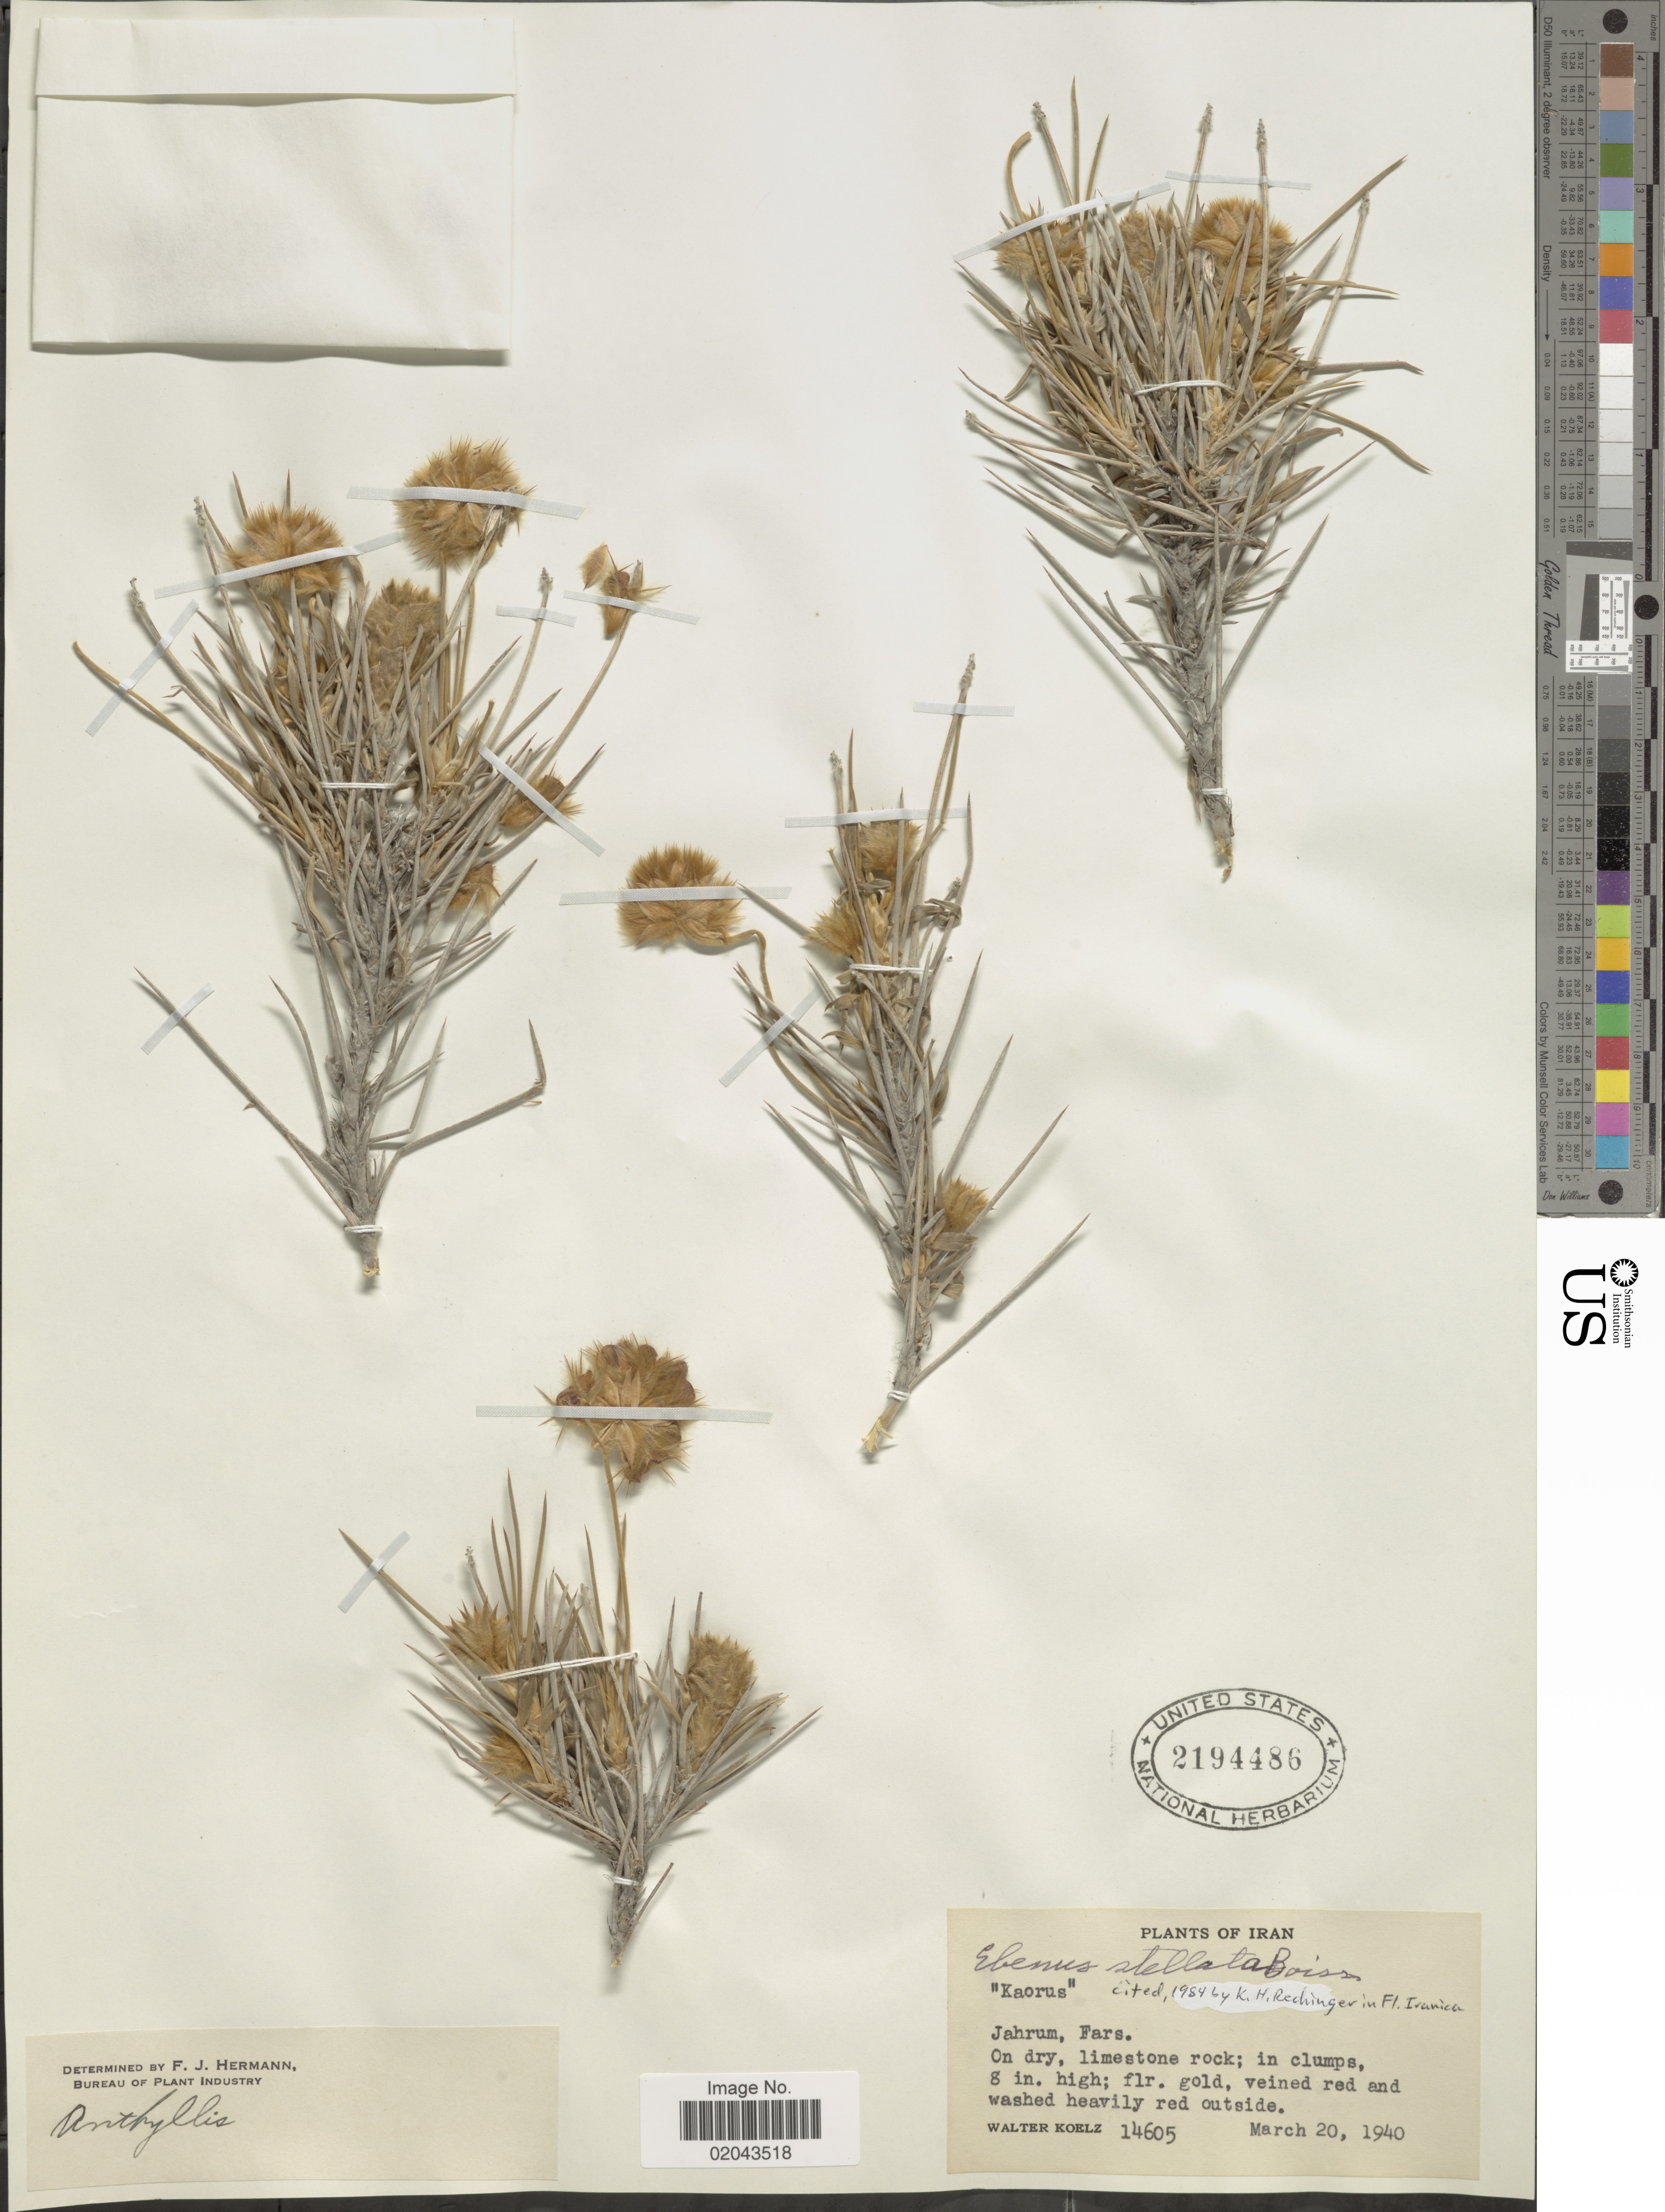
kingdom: Plantae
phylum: Tracheophyta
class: Magnoliopsida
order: Fabales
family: Fabaceae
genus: Ebenus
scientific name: Ebenus stellata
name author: Boiss.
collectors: W. N. Koelz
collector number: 14605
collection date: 1940-03-20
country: Iran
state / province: Fars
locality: Jahrum, Fars, on dry, limestone rock, veined red and washed heavily red outside.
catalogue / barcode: US 2194486